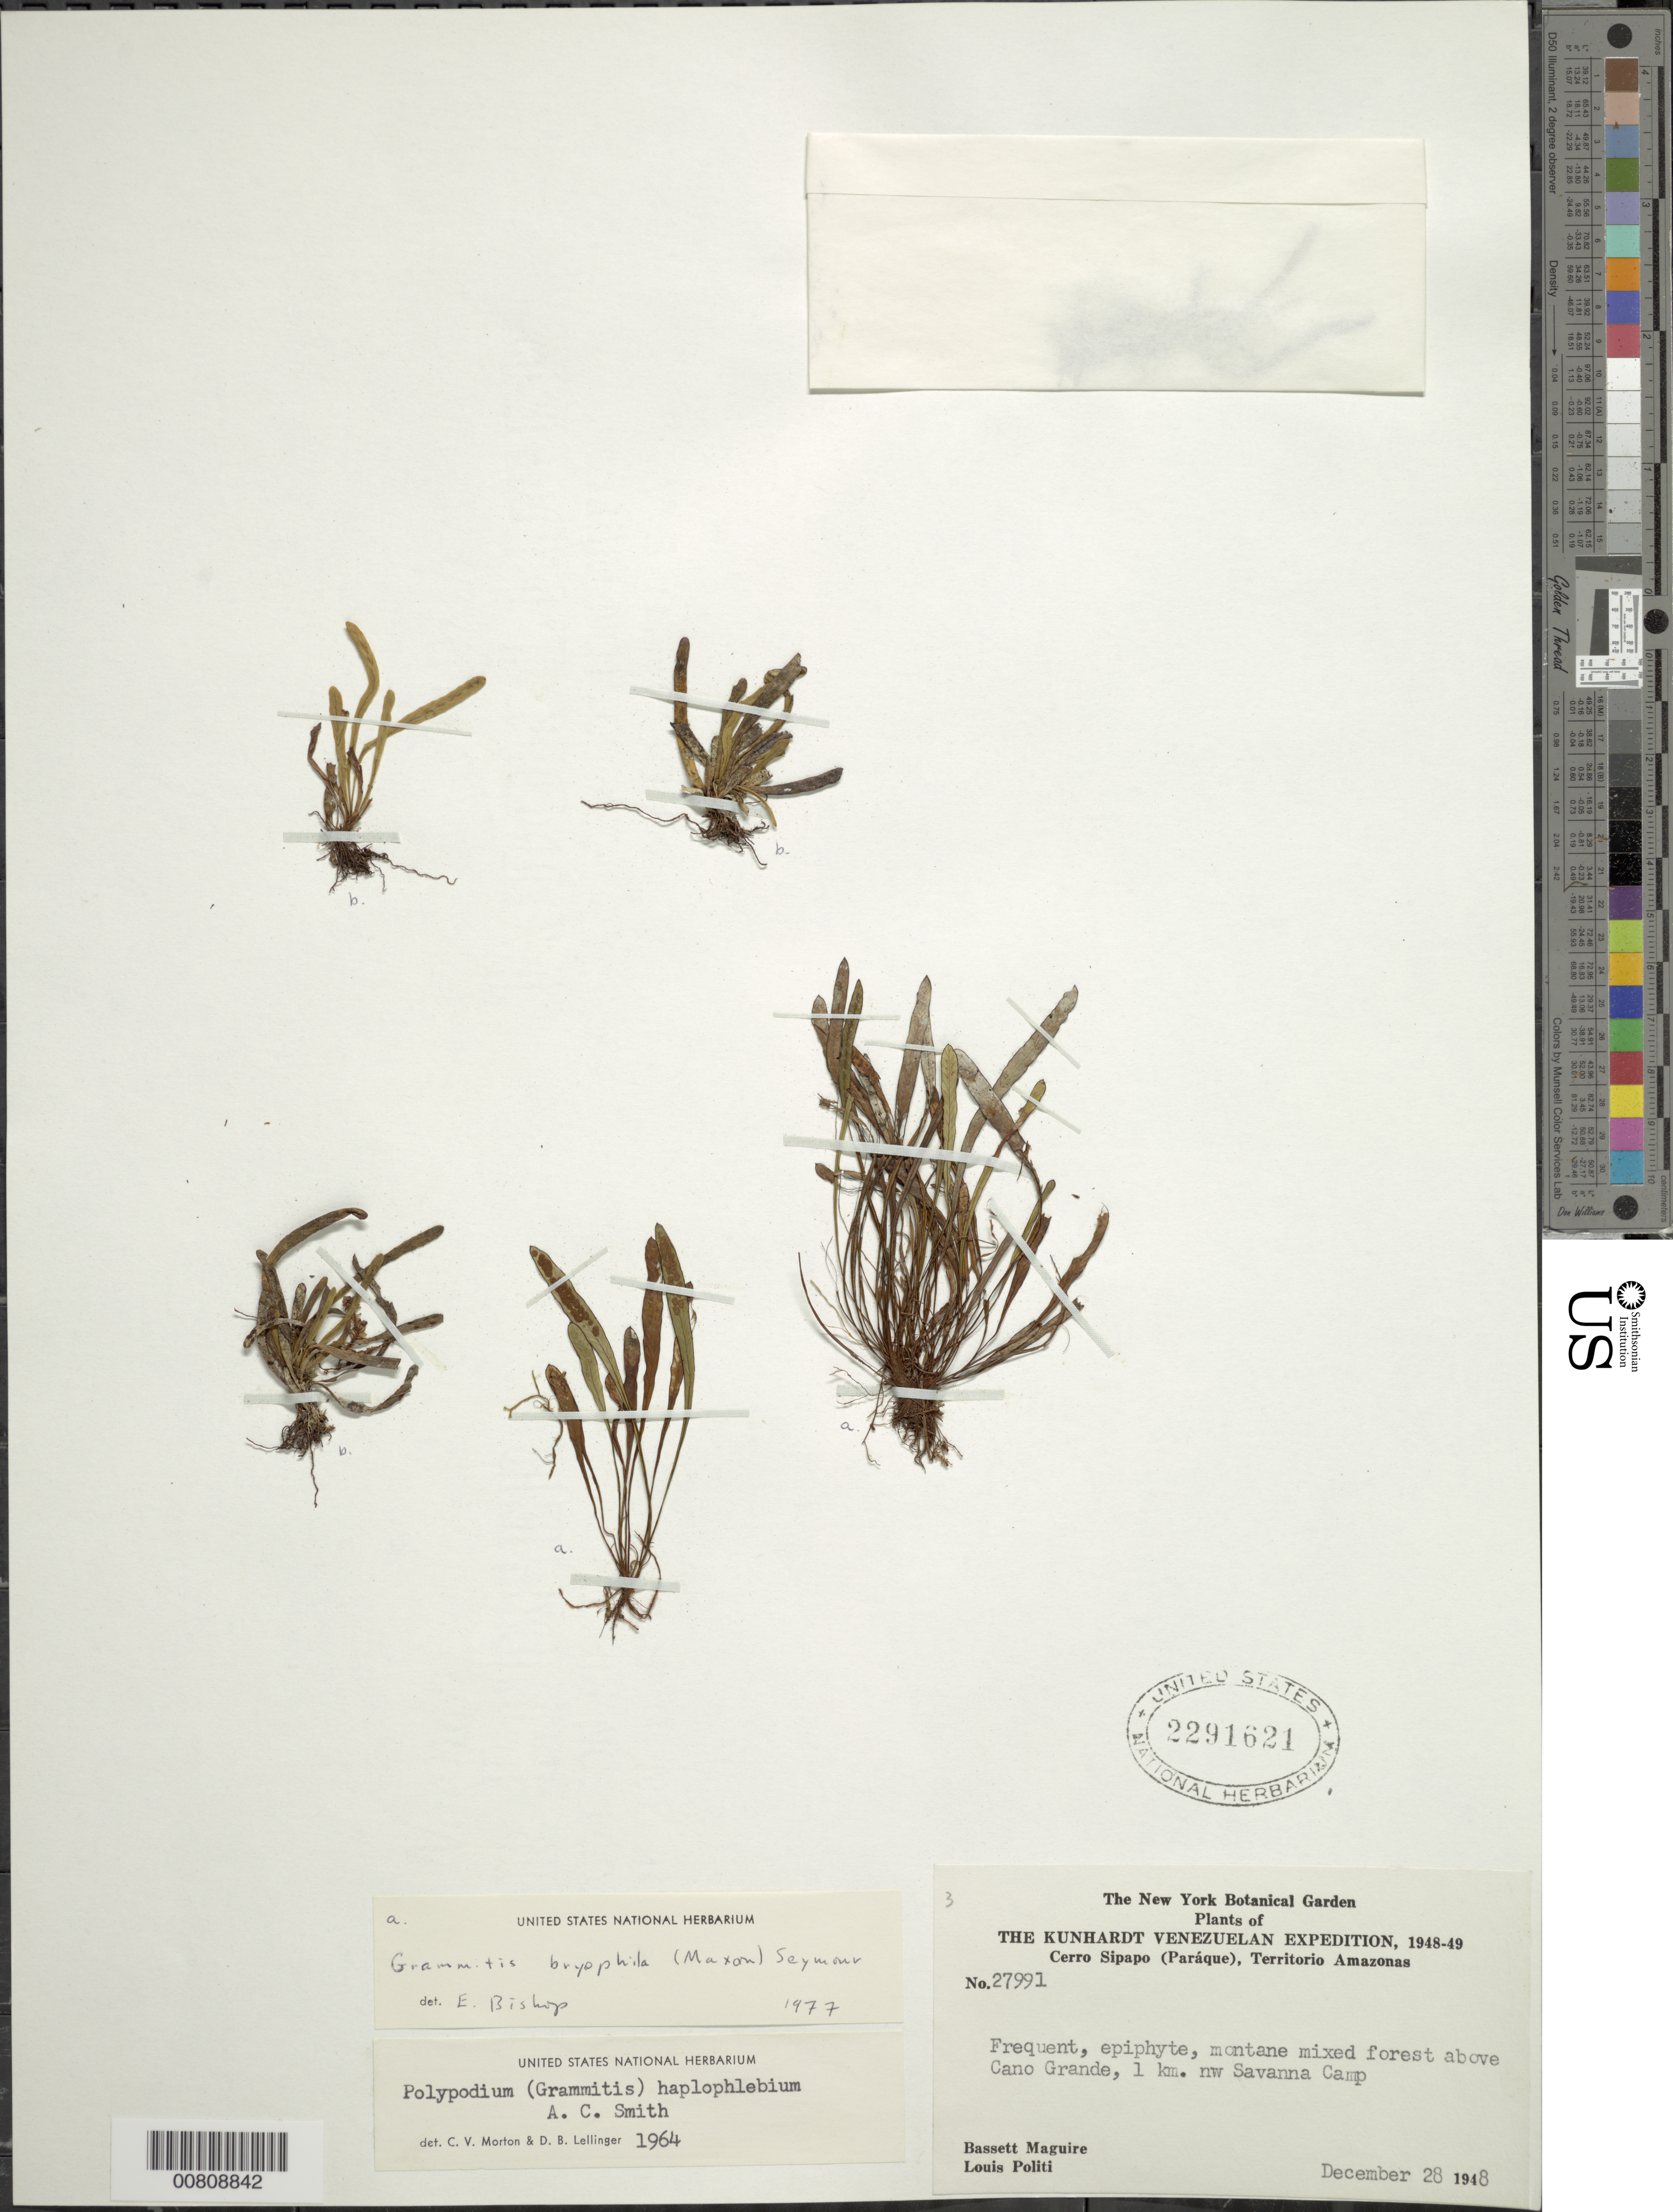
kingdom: Plantae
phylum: Tracheophyta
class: Polypodiopsida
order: Polypodiales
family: Polypodiaceae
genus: Grammitis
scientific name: Grammitis bryophila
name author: (Maxon) Seymour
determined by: Bishop, L. E.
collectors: B. Maguire & L. Politi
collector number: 27991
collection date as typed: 28-Dec-48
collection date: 1948-12-28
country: Venezuela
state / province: Amazonas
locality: Cerro Sipapo (Paráque), Caño Grande, 1 km NW of Savanna Camp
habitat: Montane mixed forest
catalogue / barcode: US 2291621